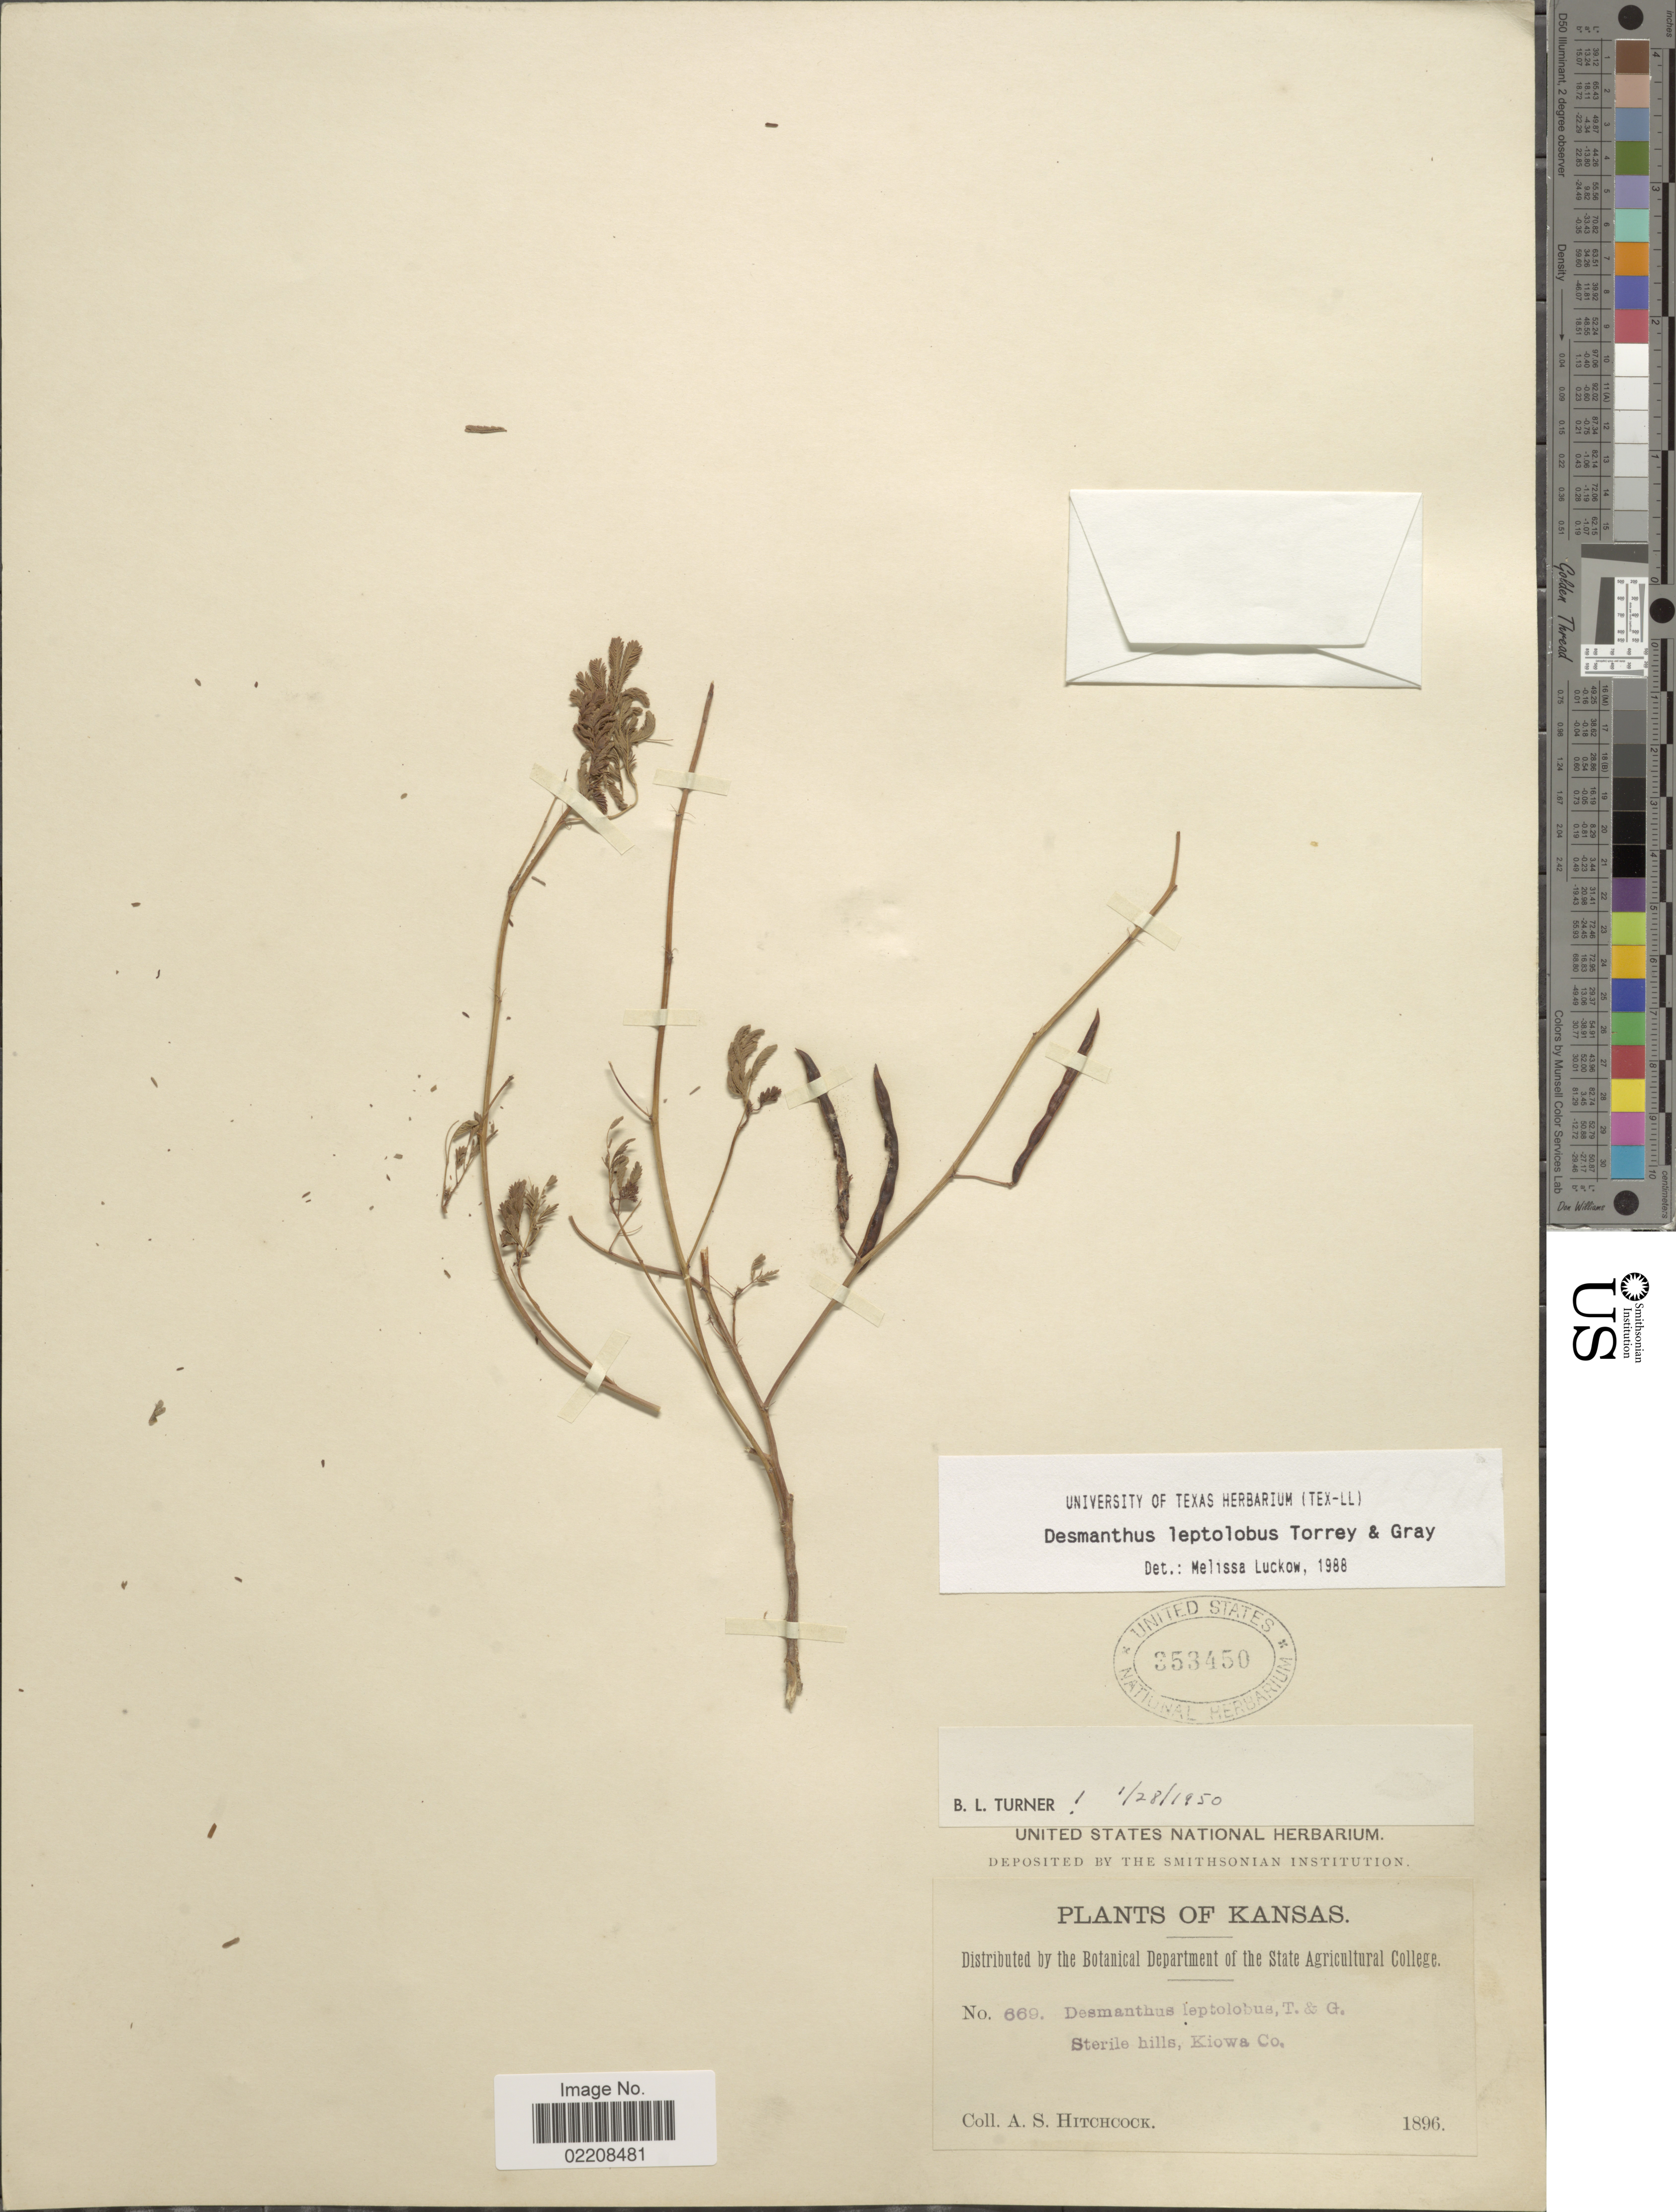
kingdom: Plantae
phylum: Tracheophyta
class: Magnoliopsida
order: Fabales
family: Fabaceae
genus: Desmanthus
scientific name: Desmanthus leptolobus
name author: Torr. & A. Gray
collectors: A. S. Hitchcock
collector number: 669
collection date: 1896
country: United States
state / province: Kansas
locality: Sterile hills, Kiowa Co.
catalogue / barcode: US 353450